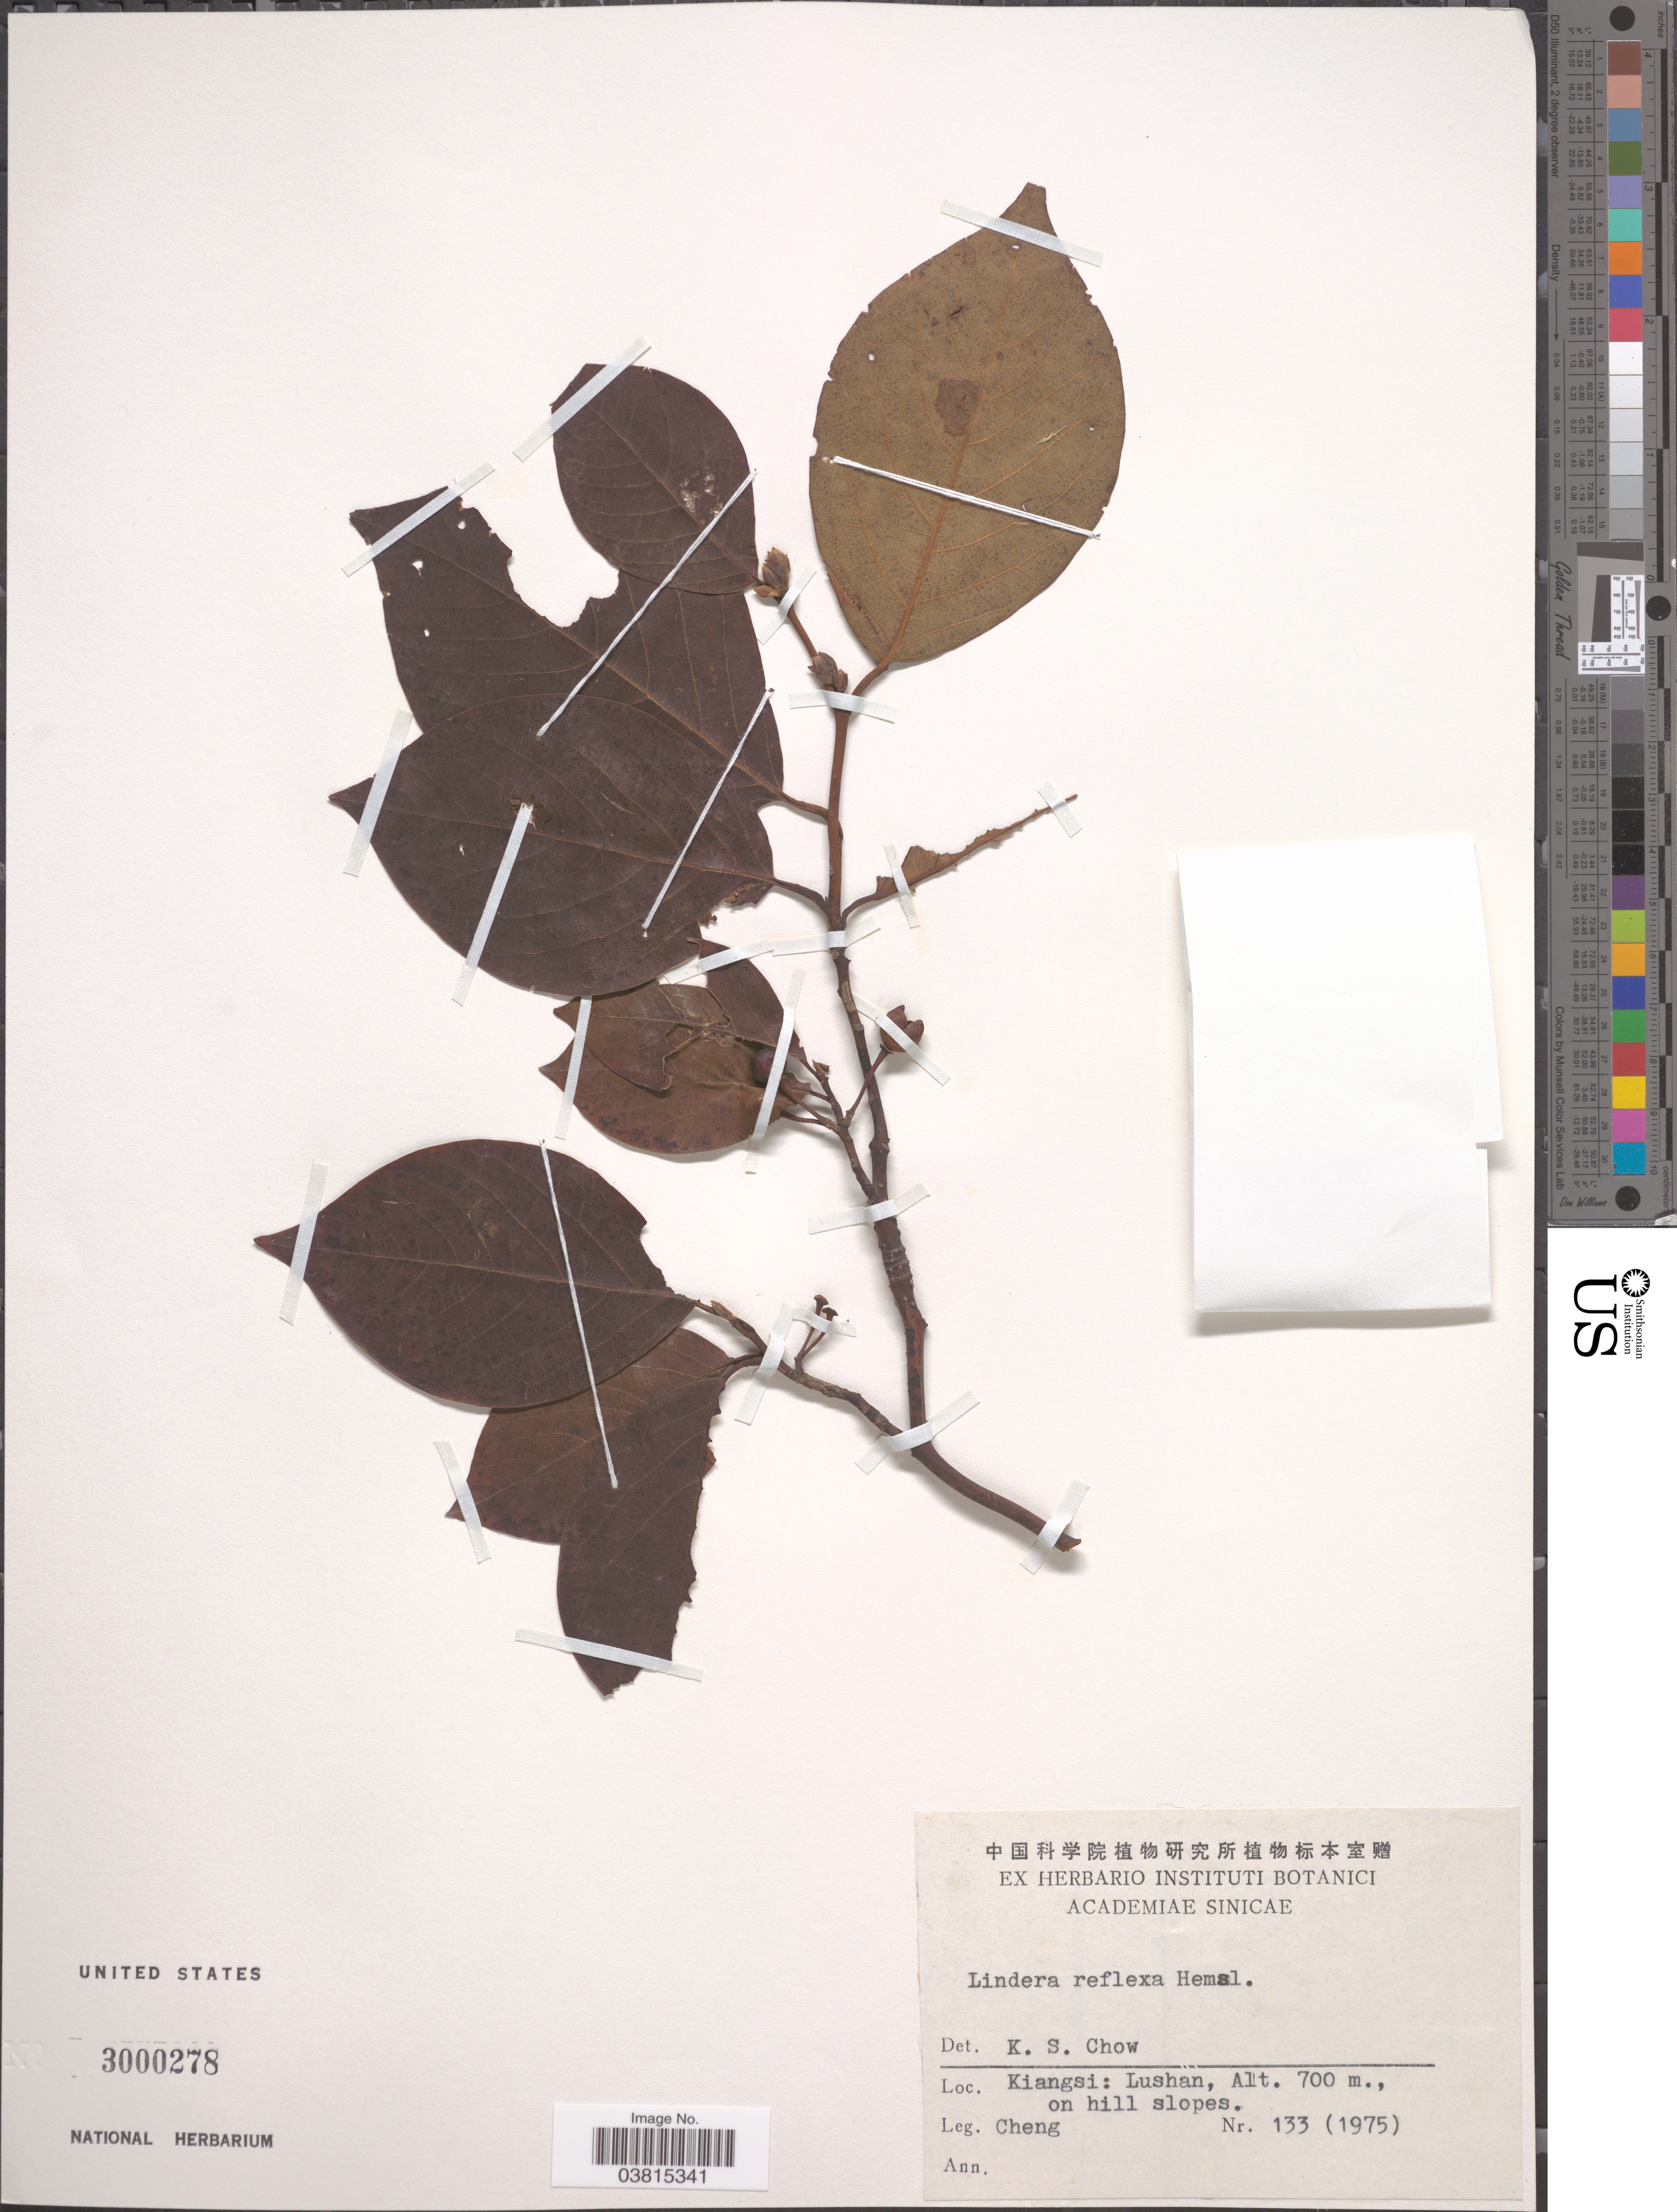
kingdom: Plantae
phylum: Tracheophyta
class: Magnoliopsida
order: Laurales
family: Lauraceae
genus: Lindera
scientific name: Lindera reflexa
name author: Hemsl.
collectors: -. Cheng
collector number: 133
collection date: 1975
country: China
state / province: Jiangxi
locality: Kiangsi: Lushan, on hill slopes.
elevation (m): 700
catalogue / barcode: US 3000278